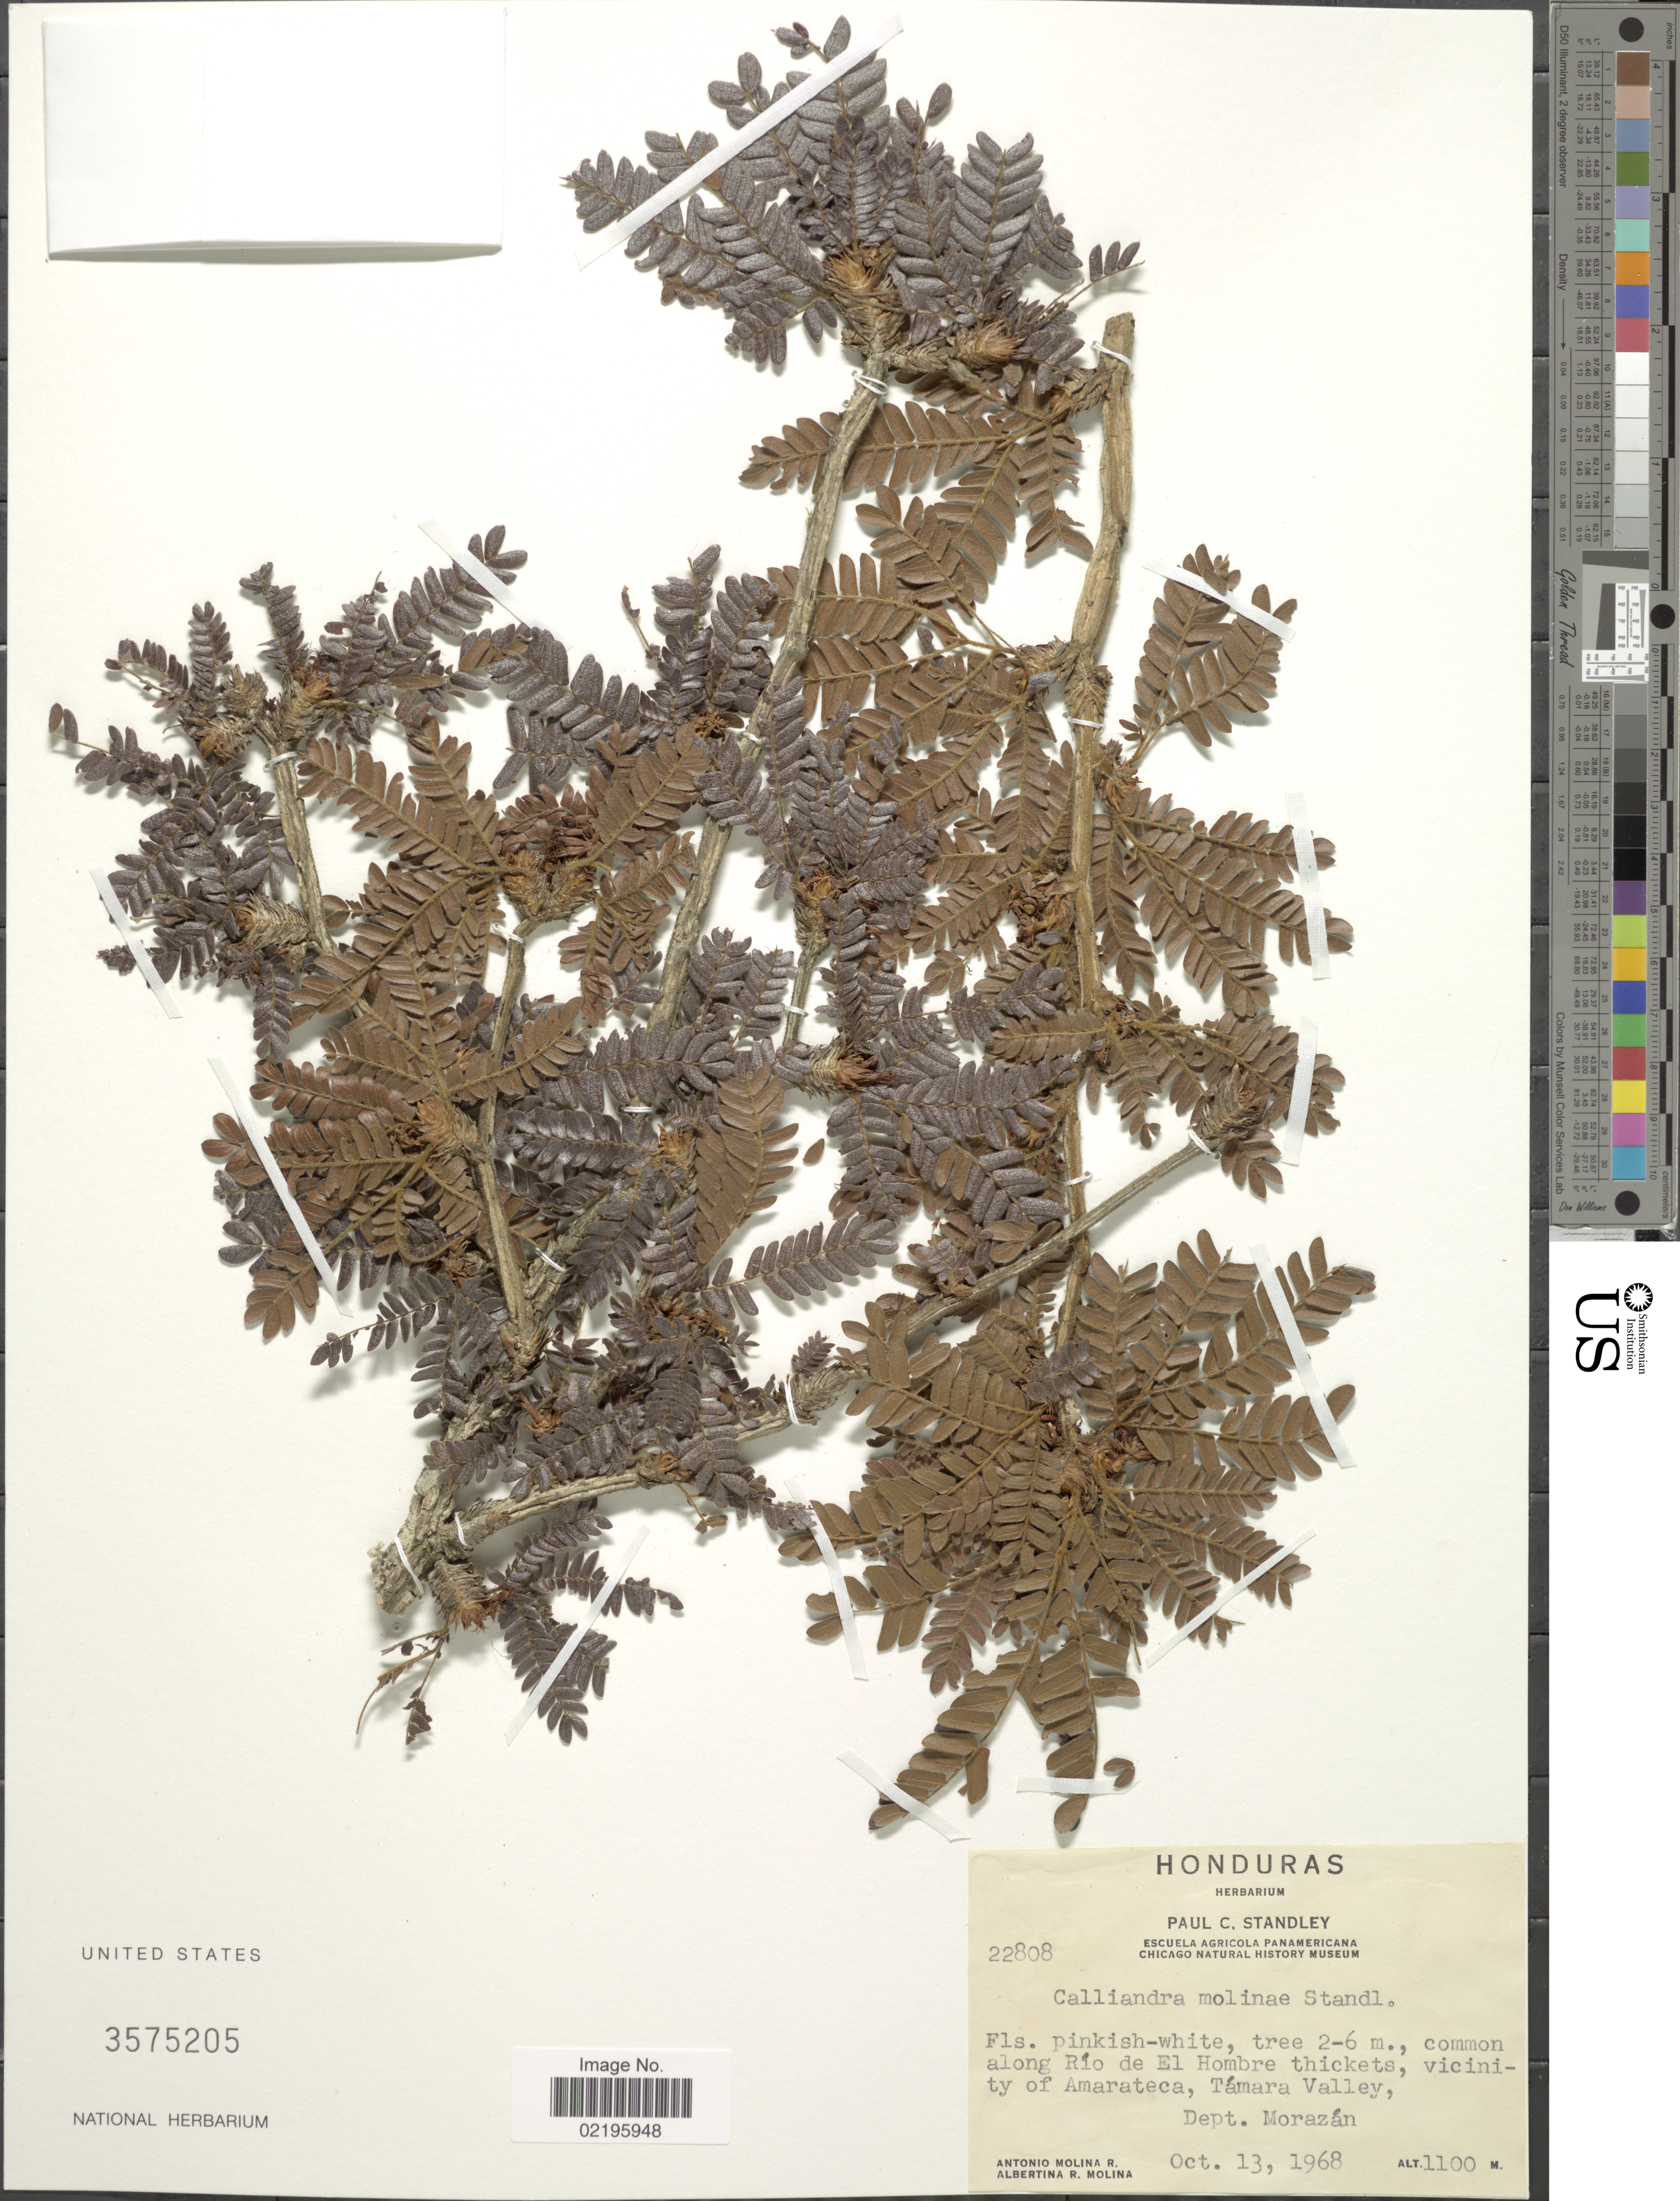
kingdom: Plantae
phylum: Tracheophyta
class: Magnoliopsida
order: Fabales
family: Fabaceae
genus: Calliandra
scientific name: Calliandra molinae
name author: Standl. & Steyerm.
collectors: A. Molina R. & A. R. Molina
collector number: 22808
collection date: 1968-10-13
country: Honduras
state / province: Fco. Morazán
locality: Common along Rio de El Hombre thickets, vicinity of Amarateca, Tamara Valley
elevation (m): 1100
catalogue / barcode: US 3575205